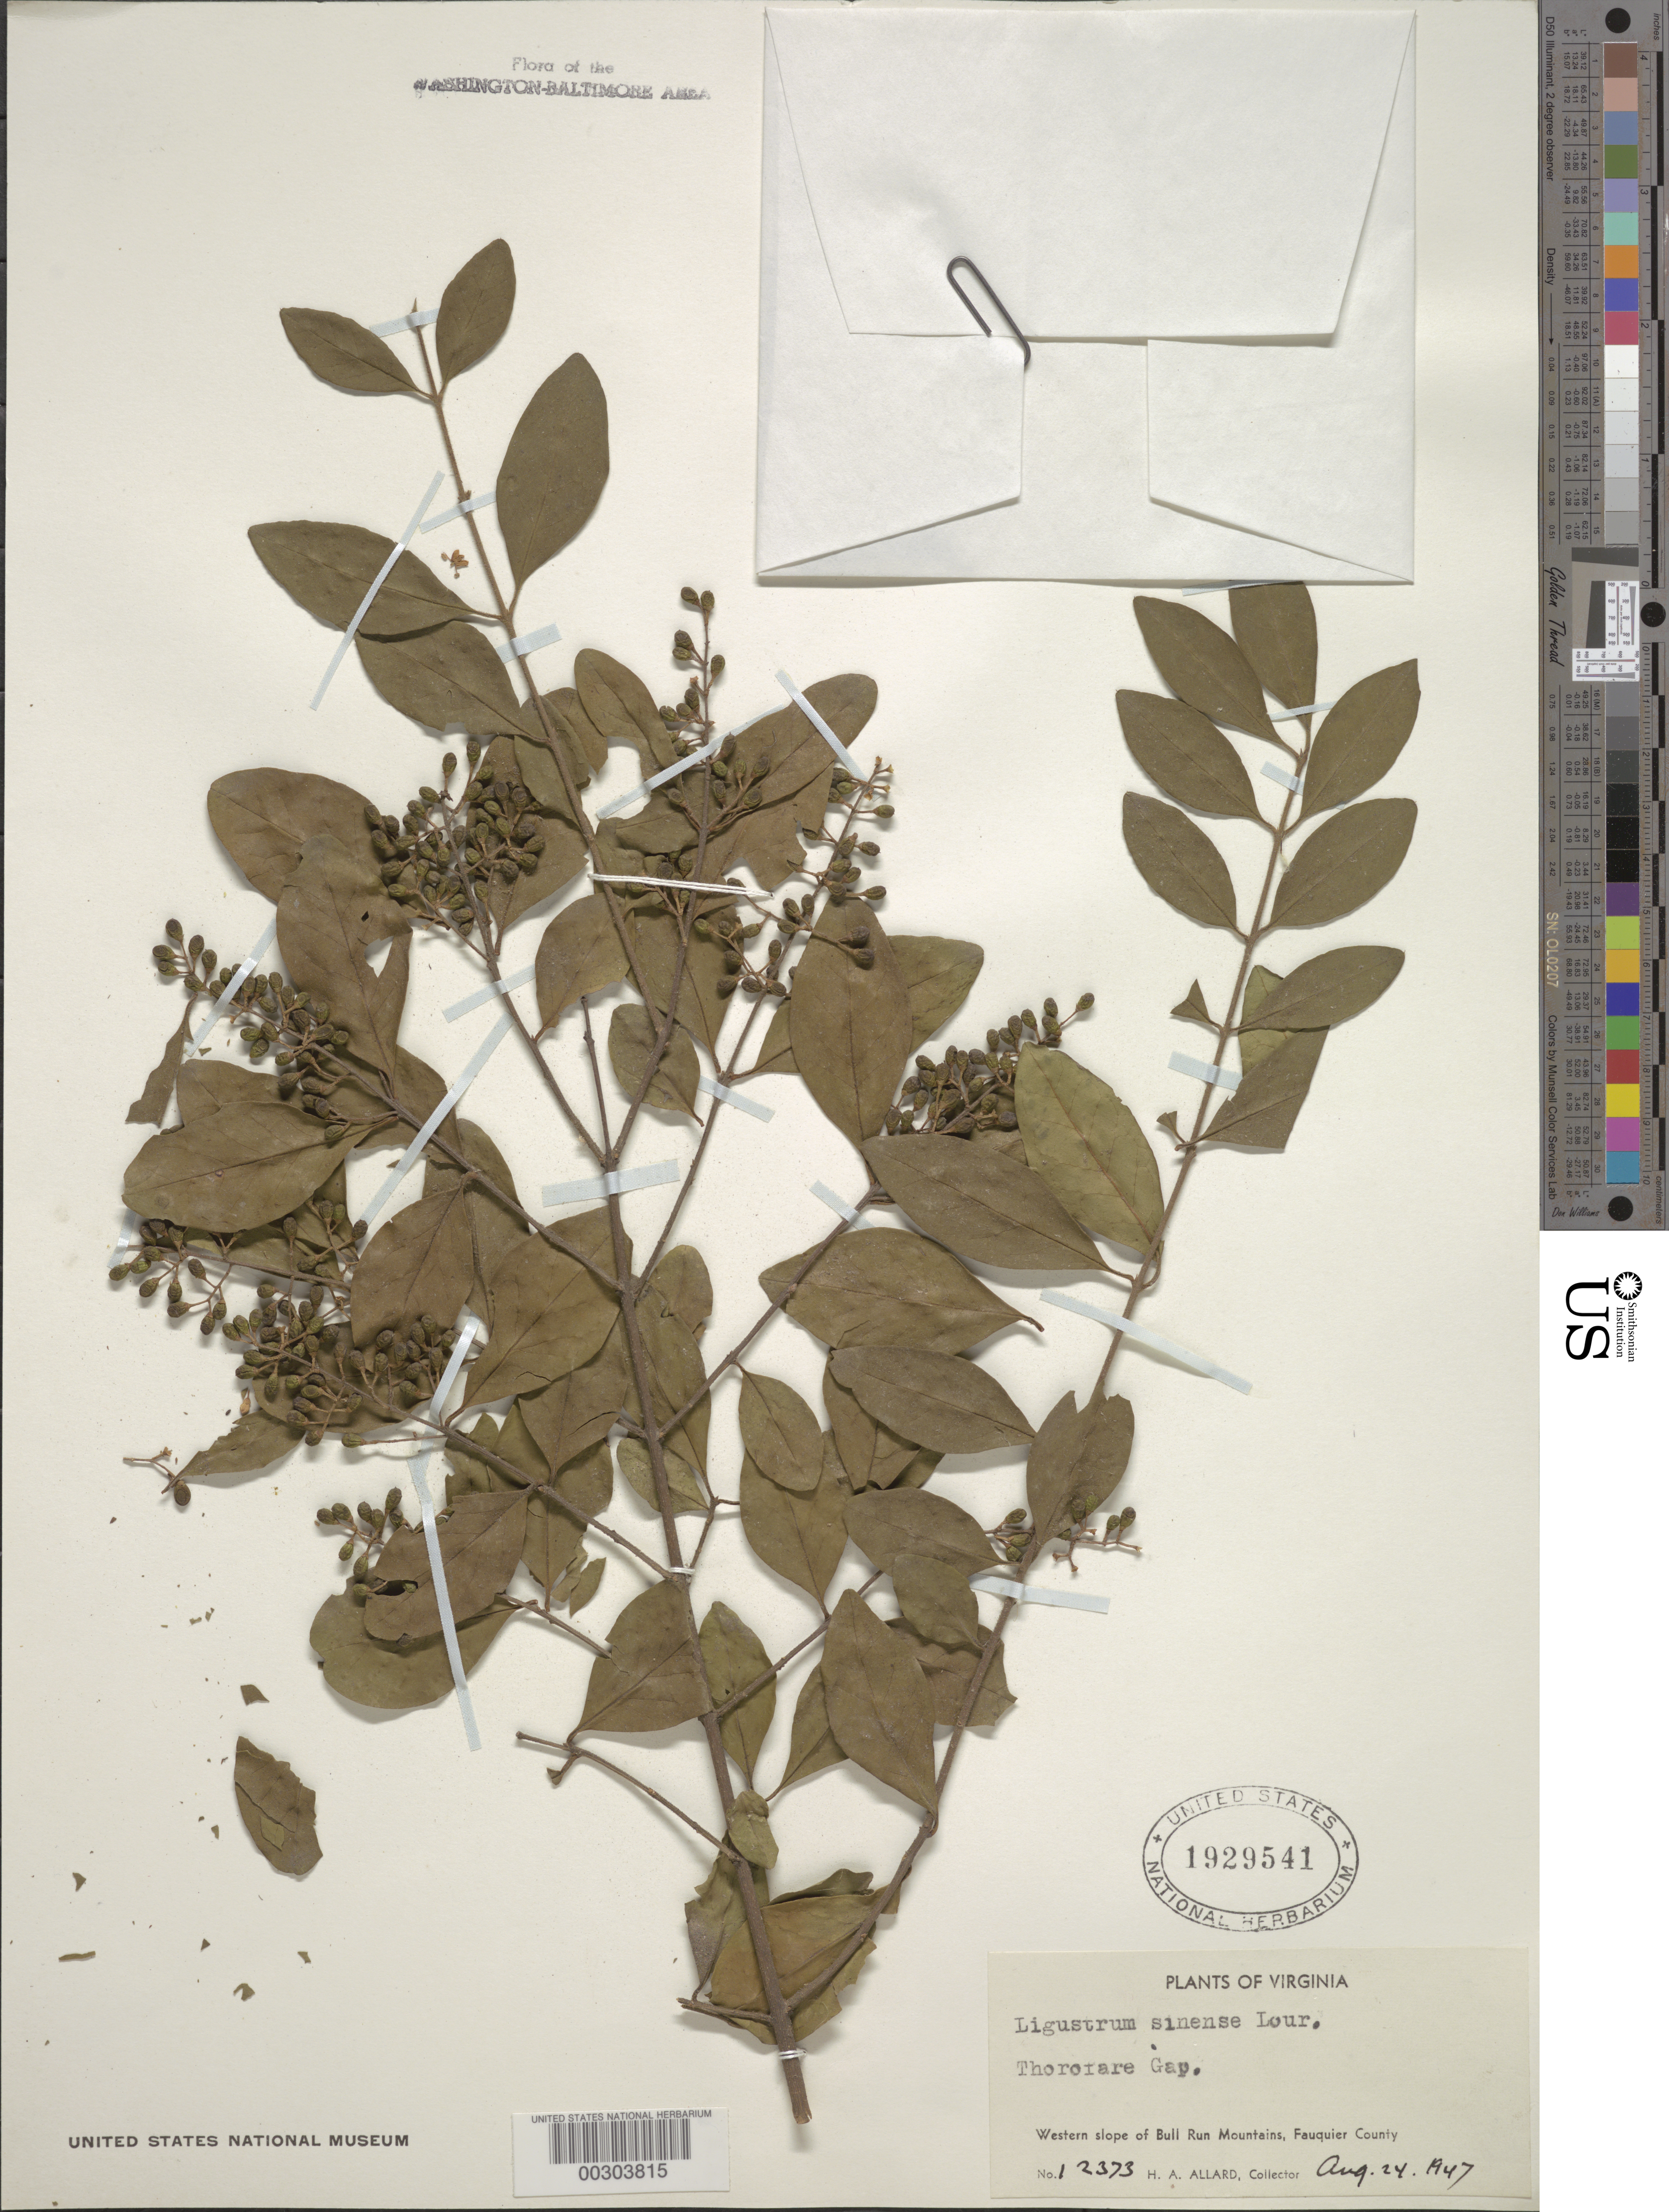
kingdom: Plantae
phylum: Tracheophyta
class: Magnoliopsida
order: Lamiales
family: Oleaceae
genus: Ligustrum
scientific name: Ligustrum sinense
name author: Lour.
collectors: H. A. Allard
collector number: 12373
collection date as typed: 24 Aug 1947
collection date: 1947-08-24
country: United States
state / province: Virginia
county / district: Fauquier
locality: Thorofare Gap, western slope of Bull Run Mountains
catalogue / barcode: US 1929541